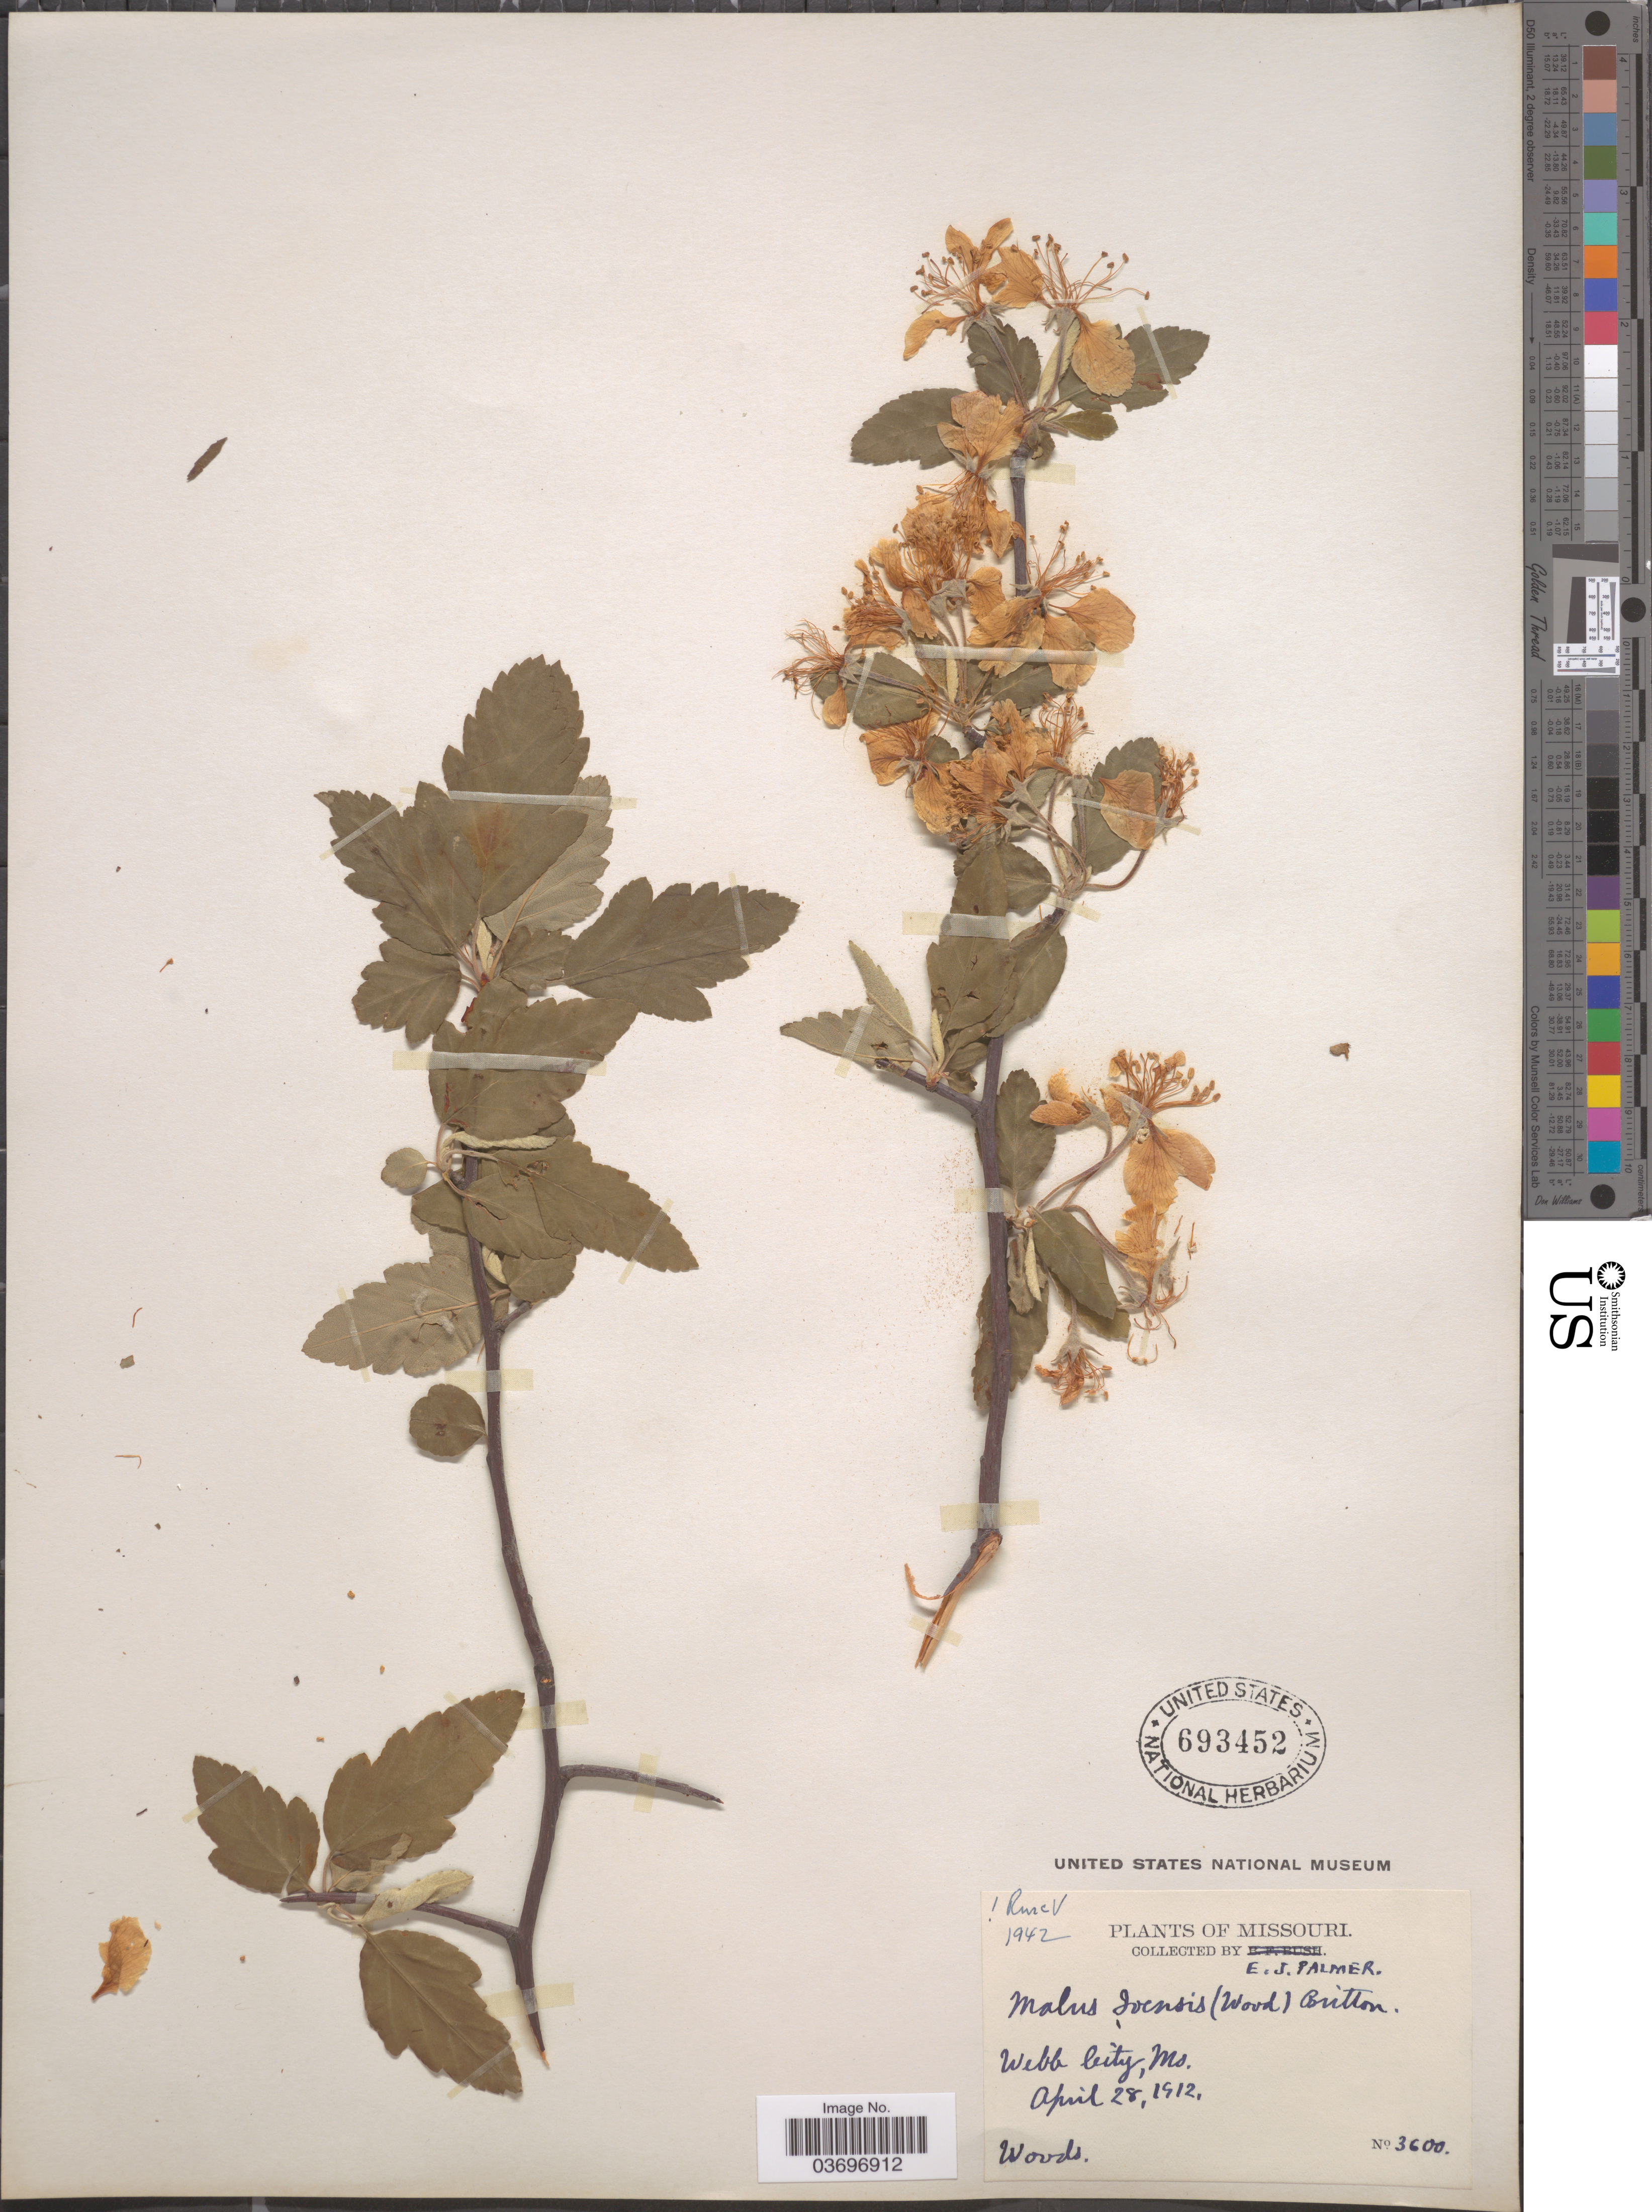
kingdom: Plantae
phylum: Tracheophyta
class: Magnoliopsida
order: Rosales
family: Rosaceae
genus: Malus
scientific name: Malus ioensis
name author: (Alph. Wood) Britton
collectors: E. J. Palmer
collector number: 3600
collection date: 1912-04-28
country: United States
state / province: Missouri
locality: Webb City.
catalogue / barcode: US 693452